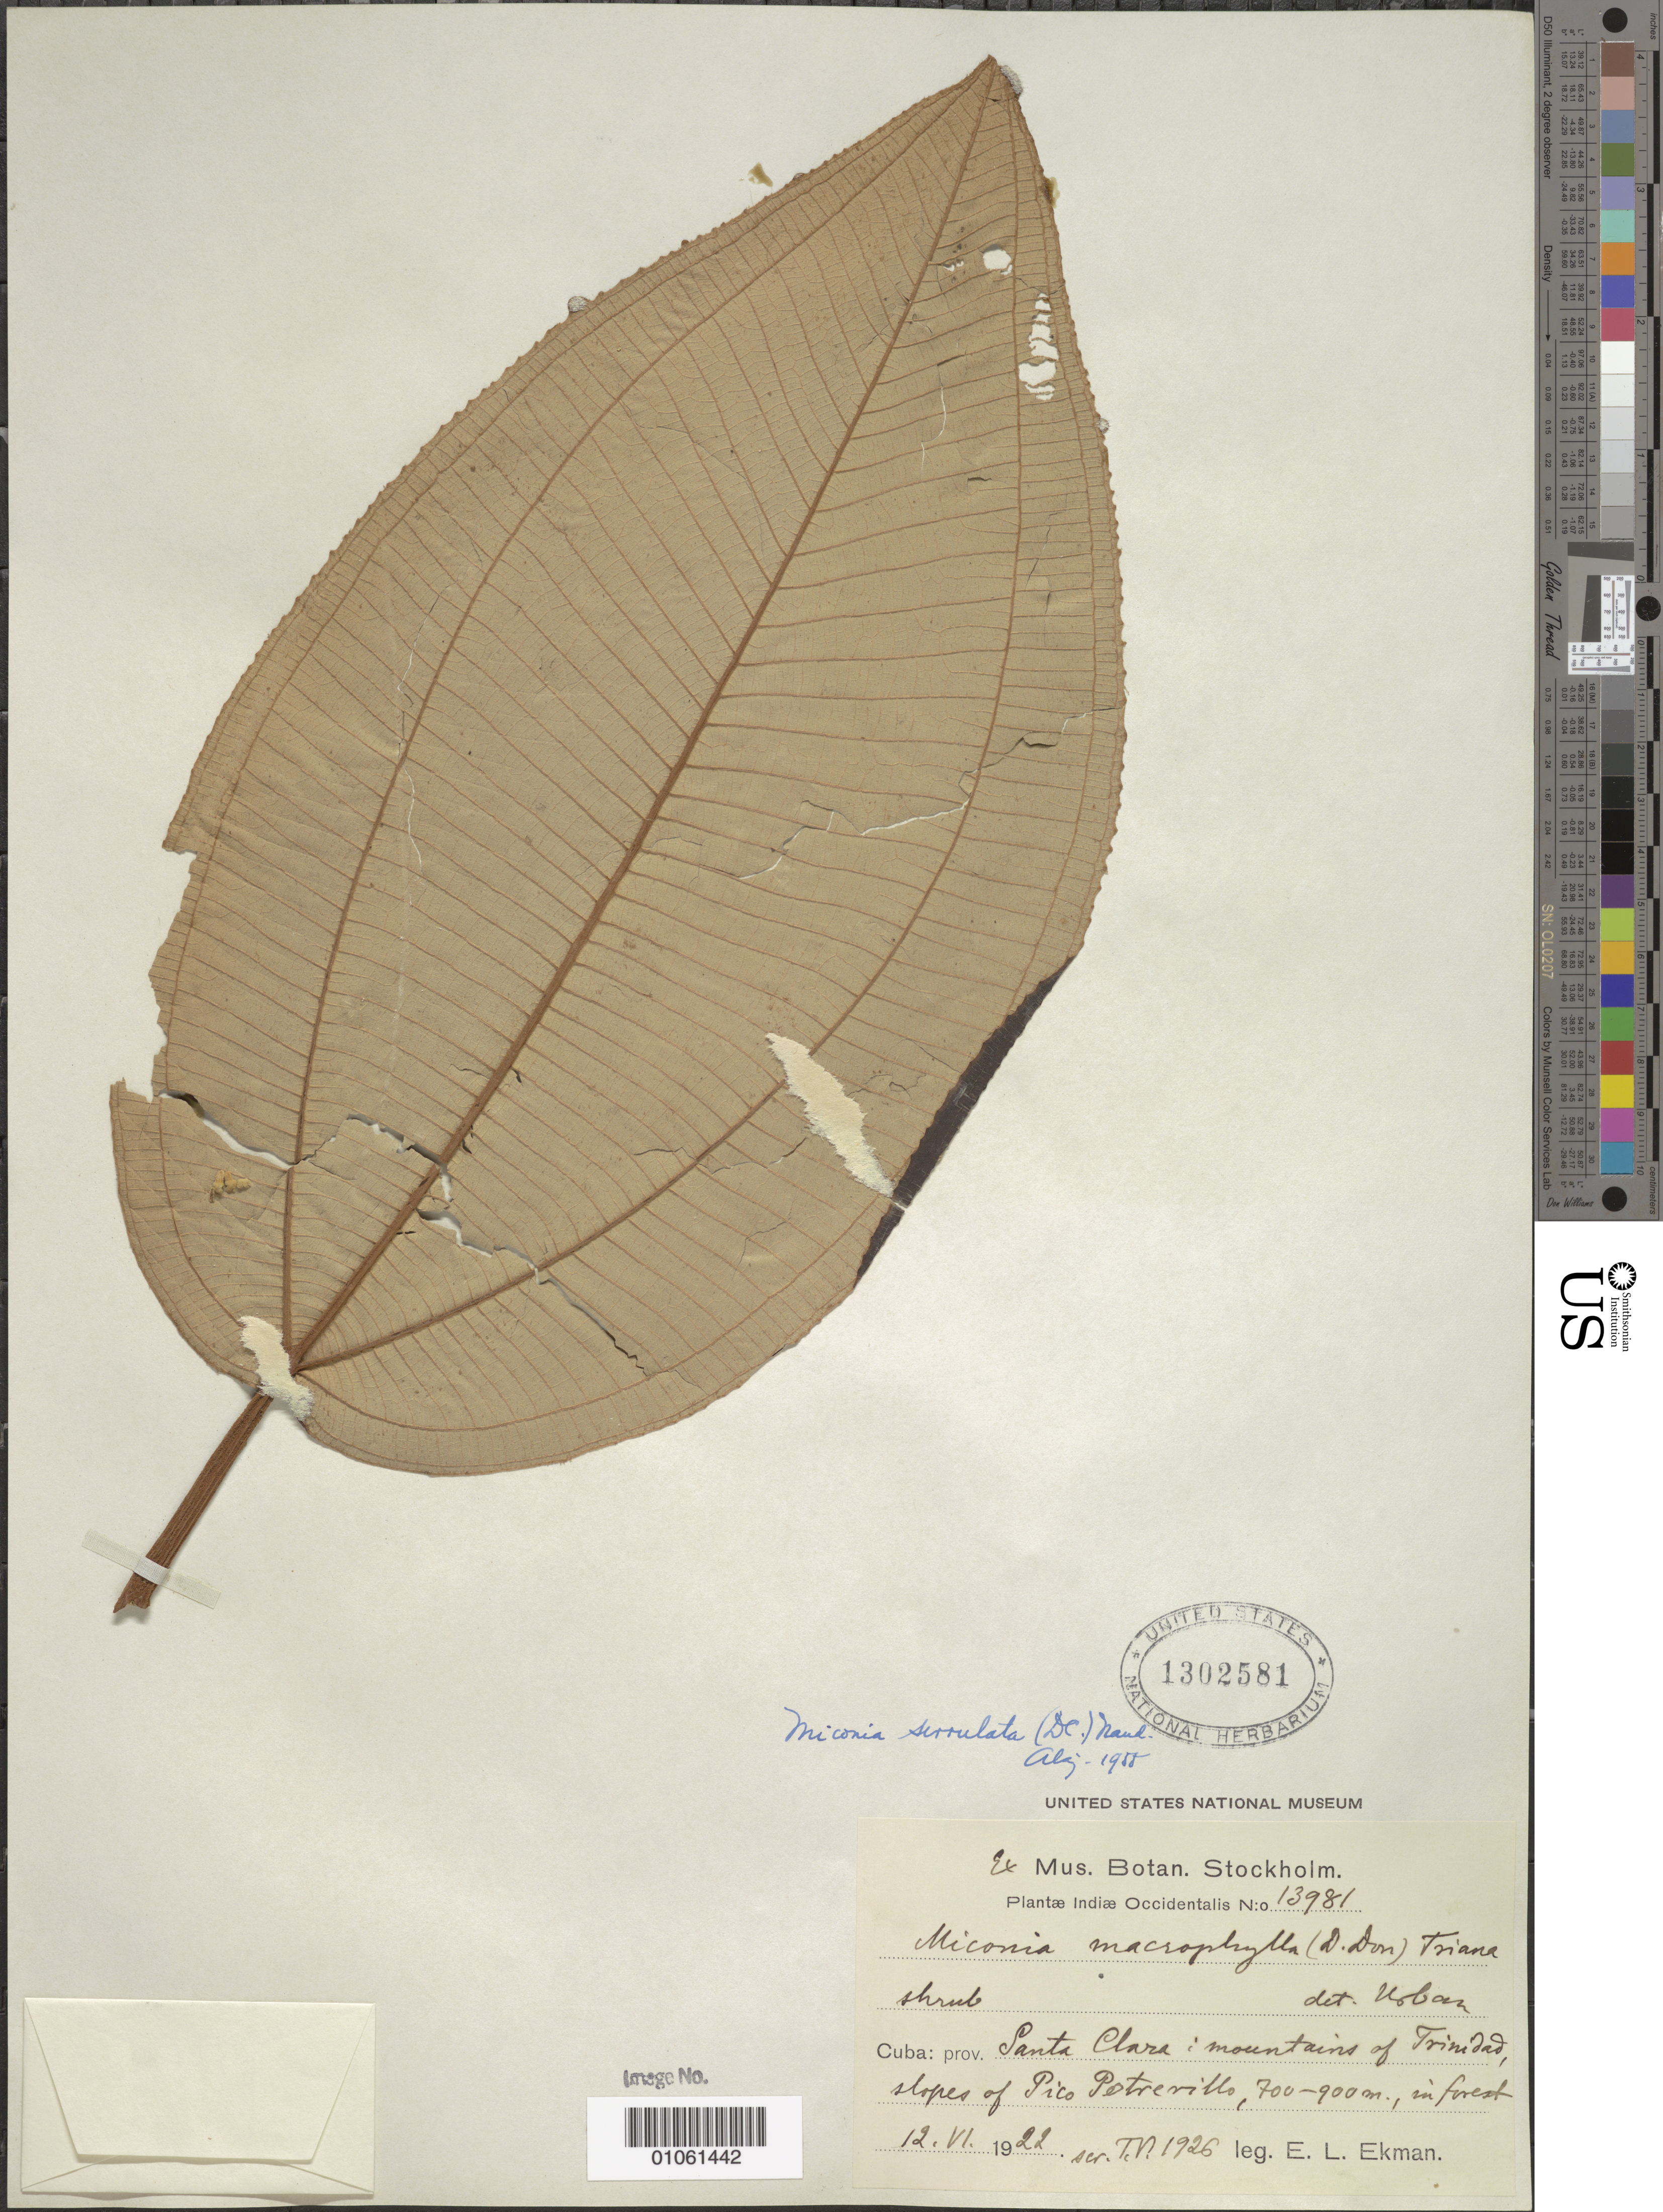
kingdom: Plantae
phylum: Tracheophyta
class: Magnoliopsida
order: Myrtales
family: Melastomataceae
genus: Miconia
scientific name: Miconia serrulata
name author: (DC.) Naudin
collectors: E. L. Ekman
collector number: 13981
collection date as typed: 12 Jun 1922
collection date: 1922-06-12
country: Cuba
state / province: Santa Clara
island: Cuba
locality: Trinidad Mts ; slopes of Pico Petreville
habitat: In forest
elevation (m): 700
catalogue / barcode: US 1302581